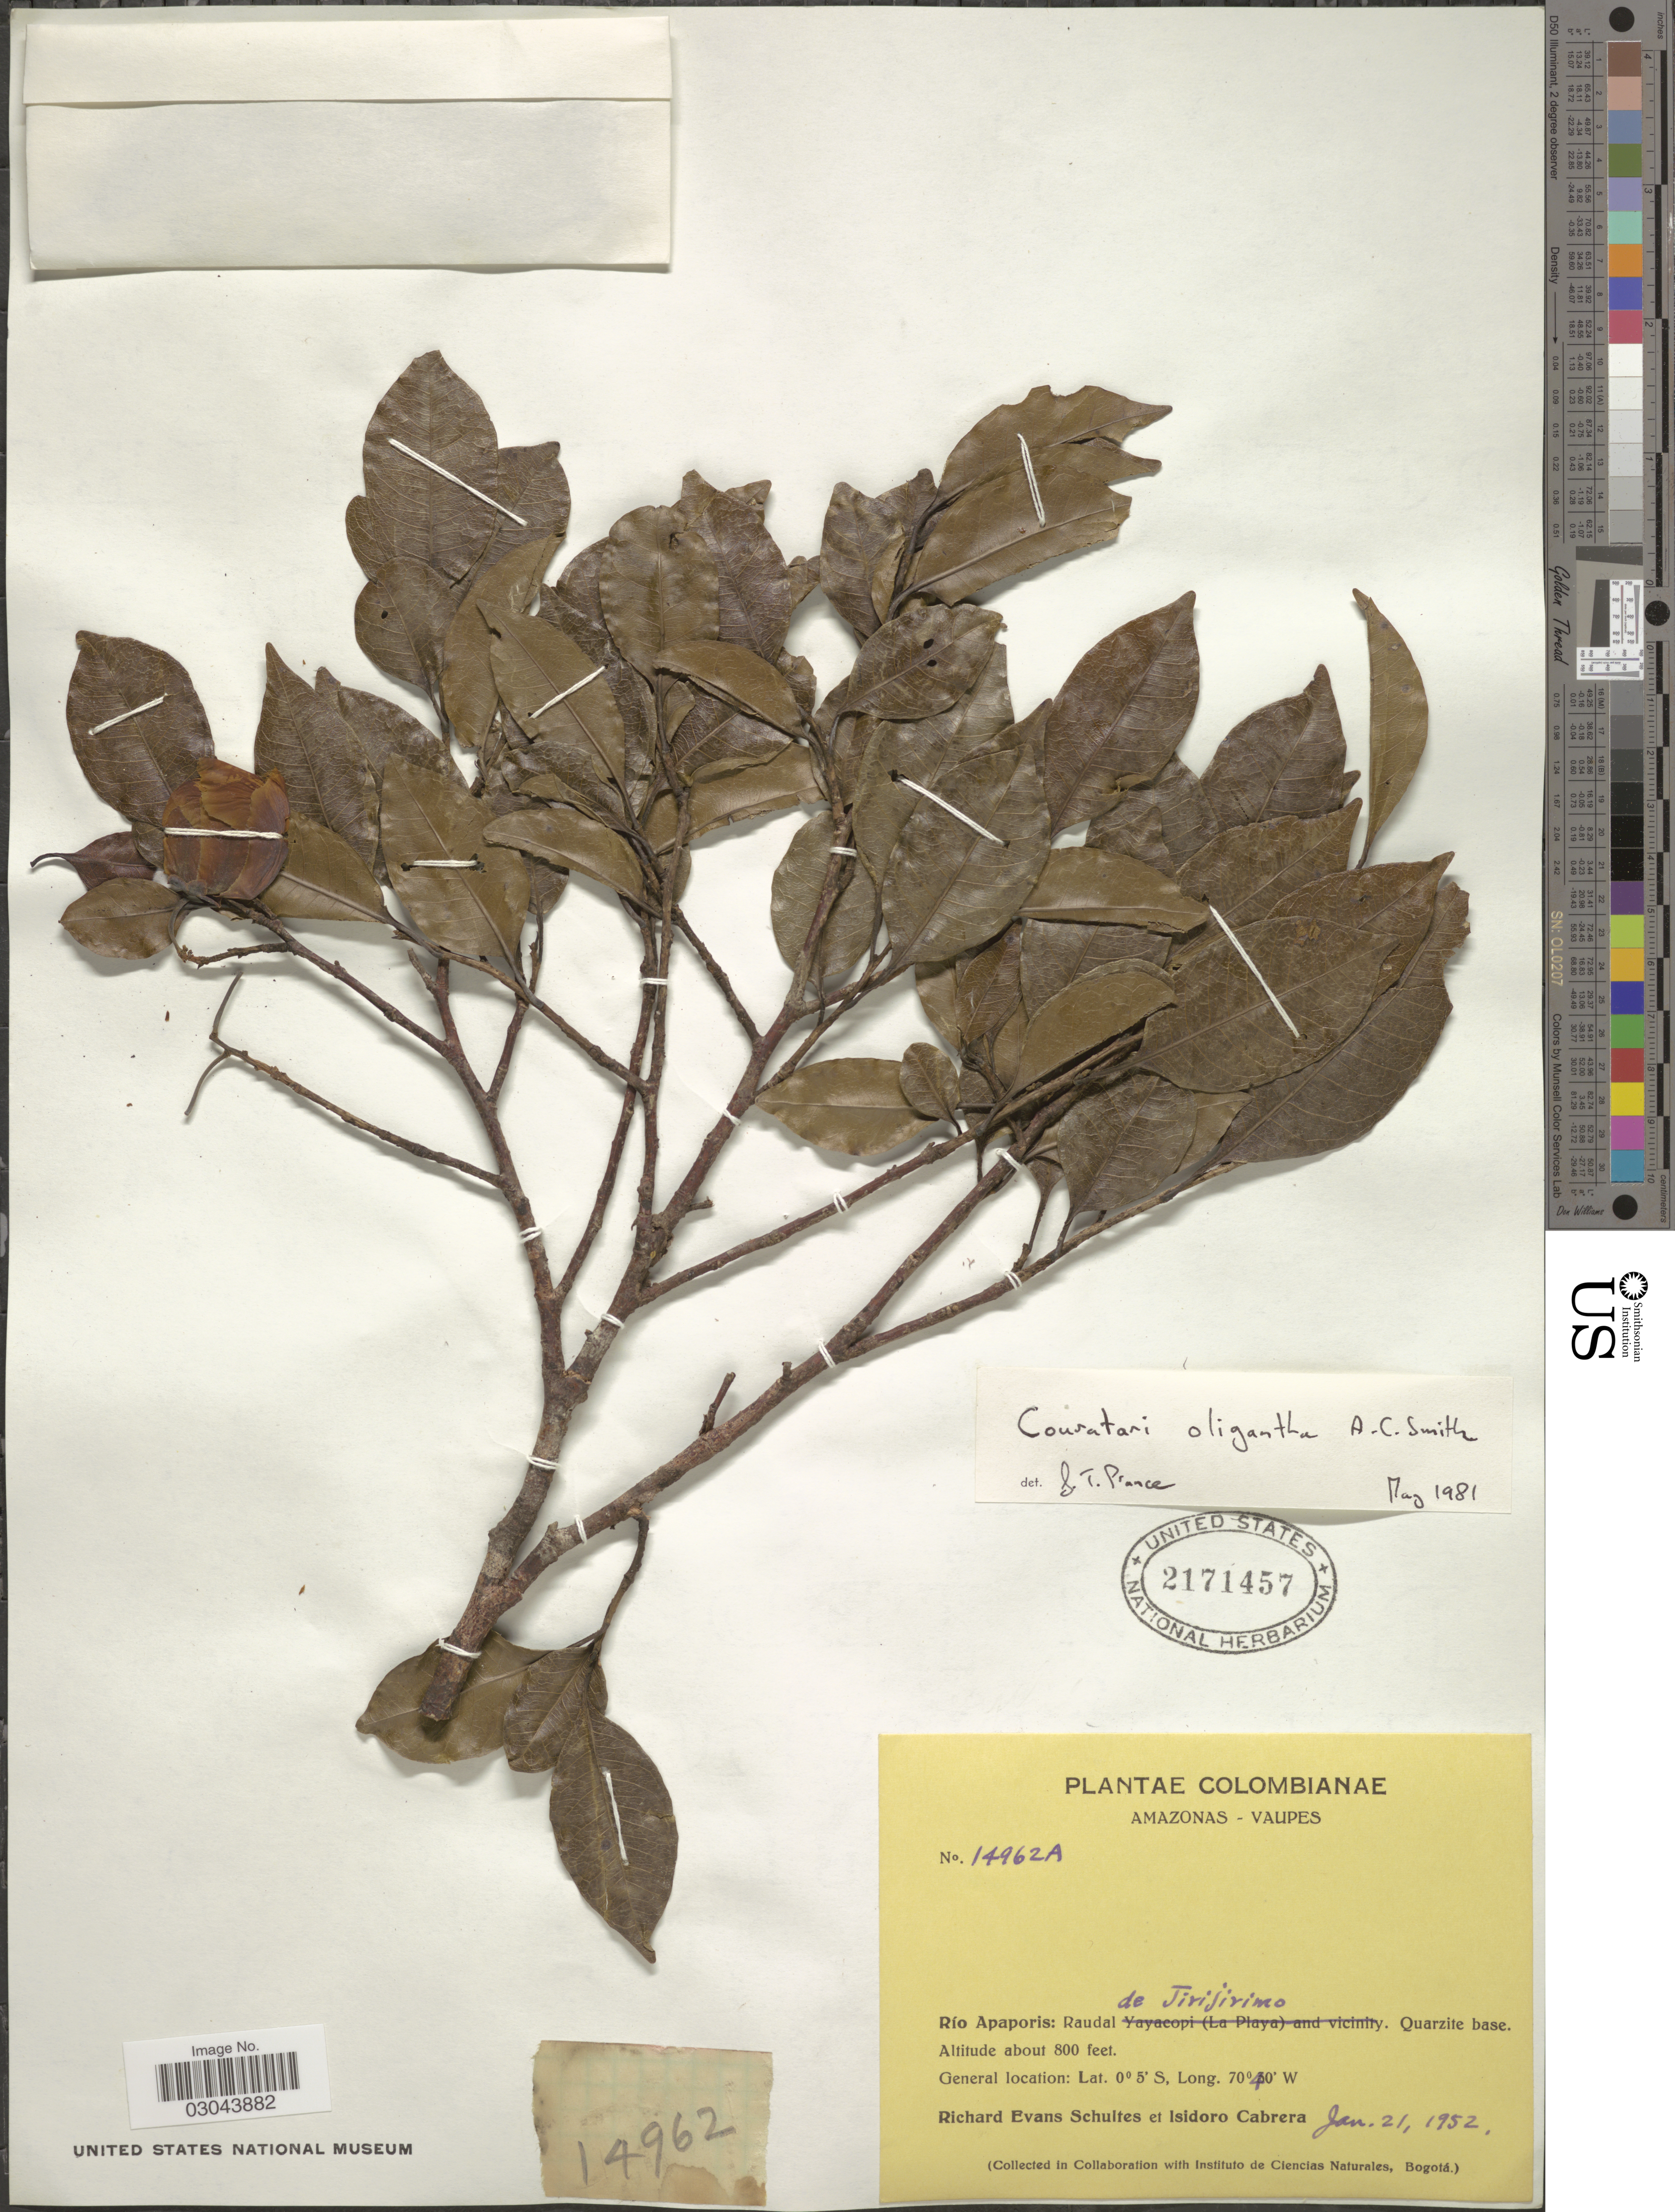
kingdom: Plantae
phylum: Tracheophyta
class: Magnoliopsida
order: Ericales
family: Lecythidaceae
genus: Couratari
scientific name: Couratari oligantha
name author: A.C. Sm.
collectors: R. E. Schultes & I. Cabrera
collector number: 14962A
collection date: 1952-01-21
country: Colombia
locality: Amazonas-Vaupes. Río Apaporis: Raudal de Jirijirimo.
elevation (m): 244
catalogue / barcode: US 2171457